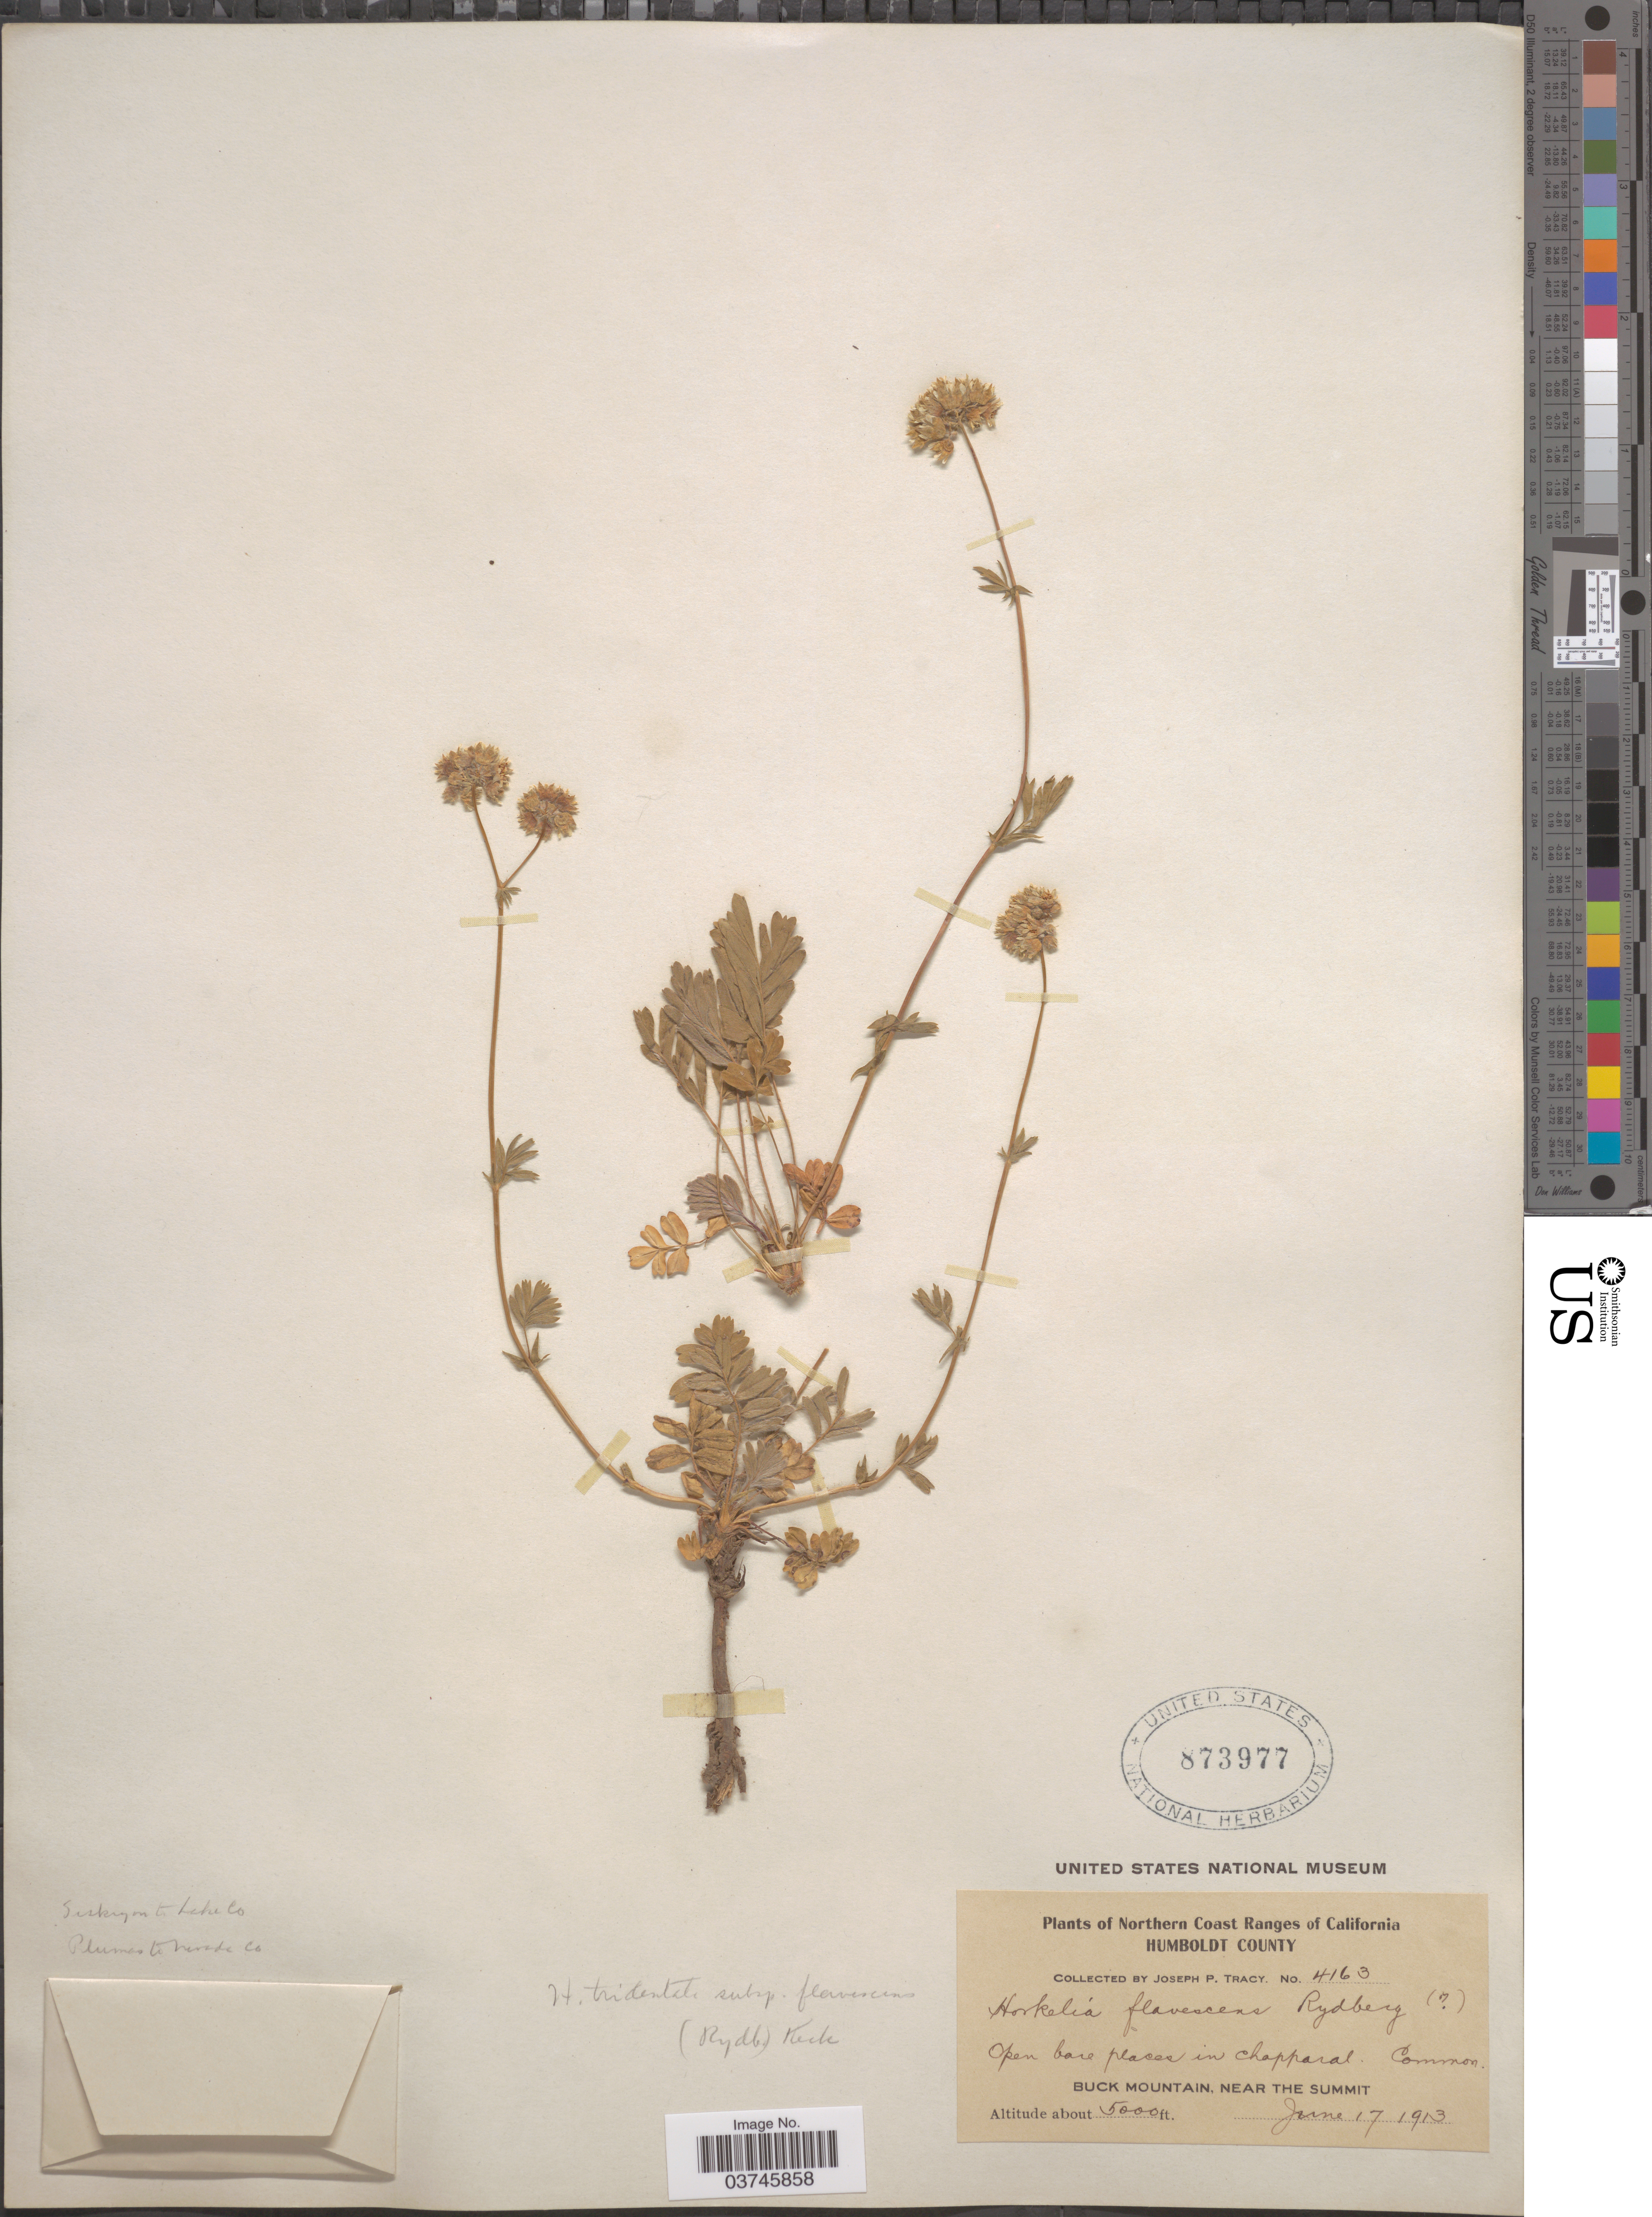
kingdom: Plantae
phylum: Tracheophyta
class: Magnoliopsida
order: Rosales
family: Rosaceae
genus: Potentilla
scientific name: Potentilla tilingii var. flavescens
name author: (Rydb.) J.T. Howell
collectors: J. Tracy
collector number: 4163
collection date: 1913-06-17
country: United States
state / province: California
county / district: Humboldt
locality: Northern Coast Ranges of California. Humboldt County. Buck Mountain, near the summit.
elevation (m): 1524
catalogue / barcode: US 873977